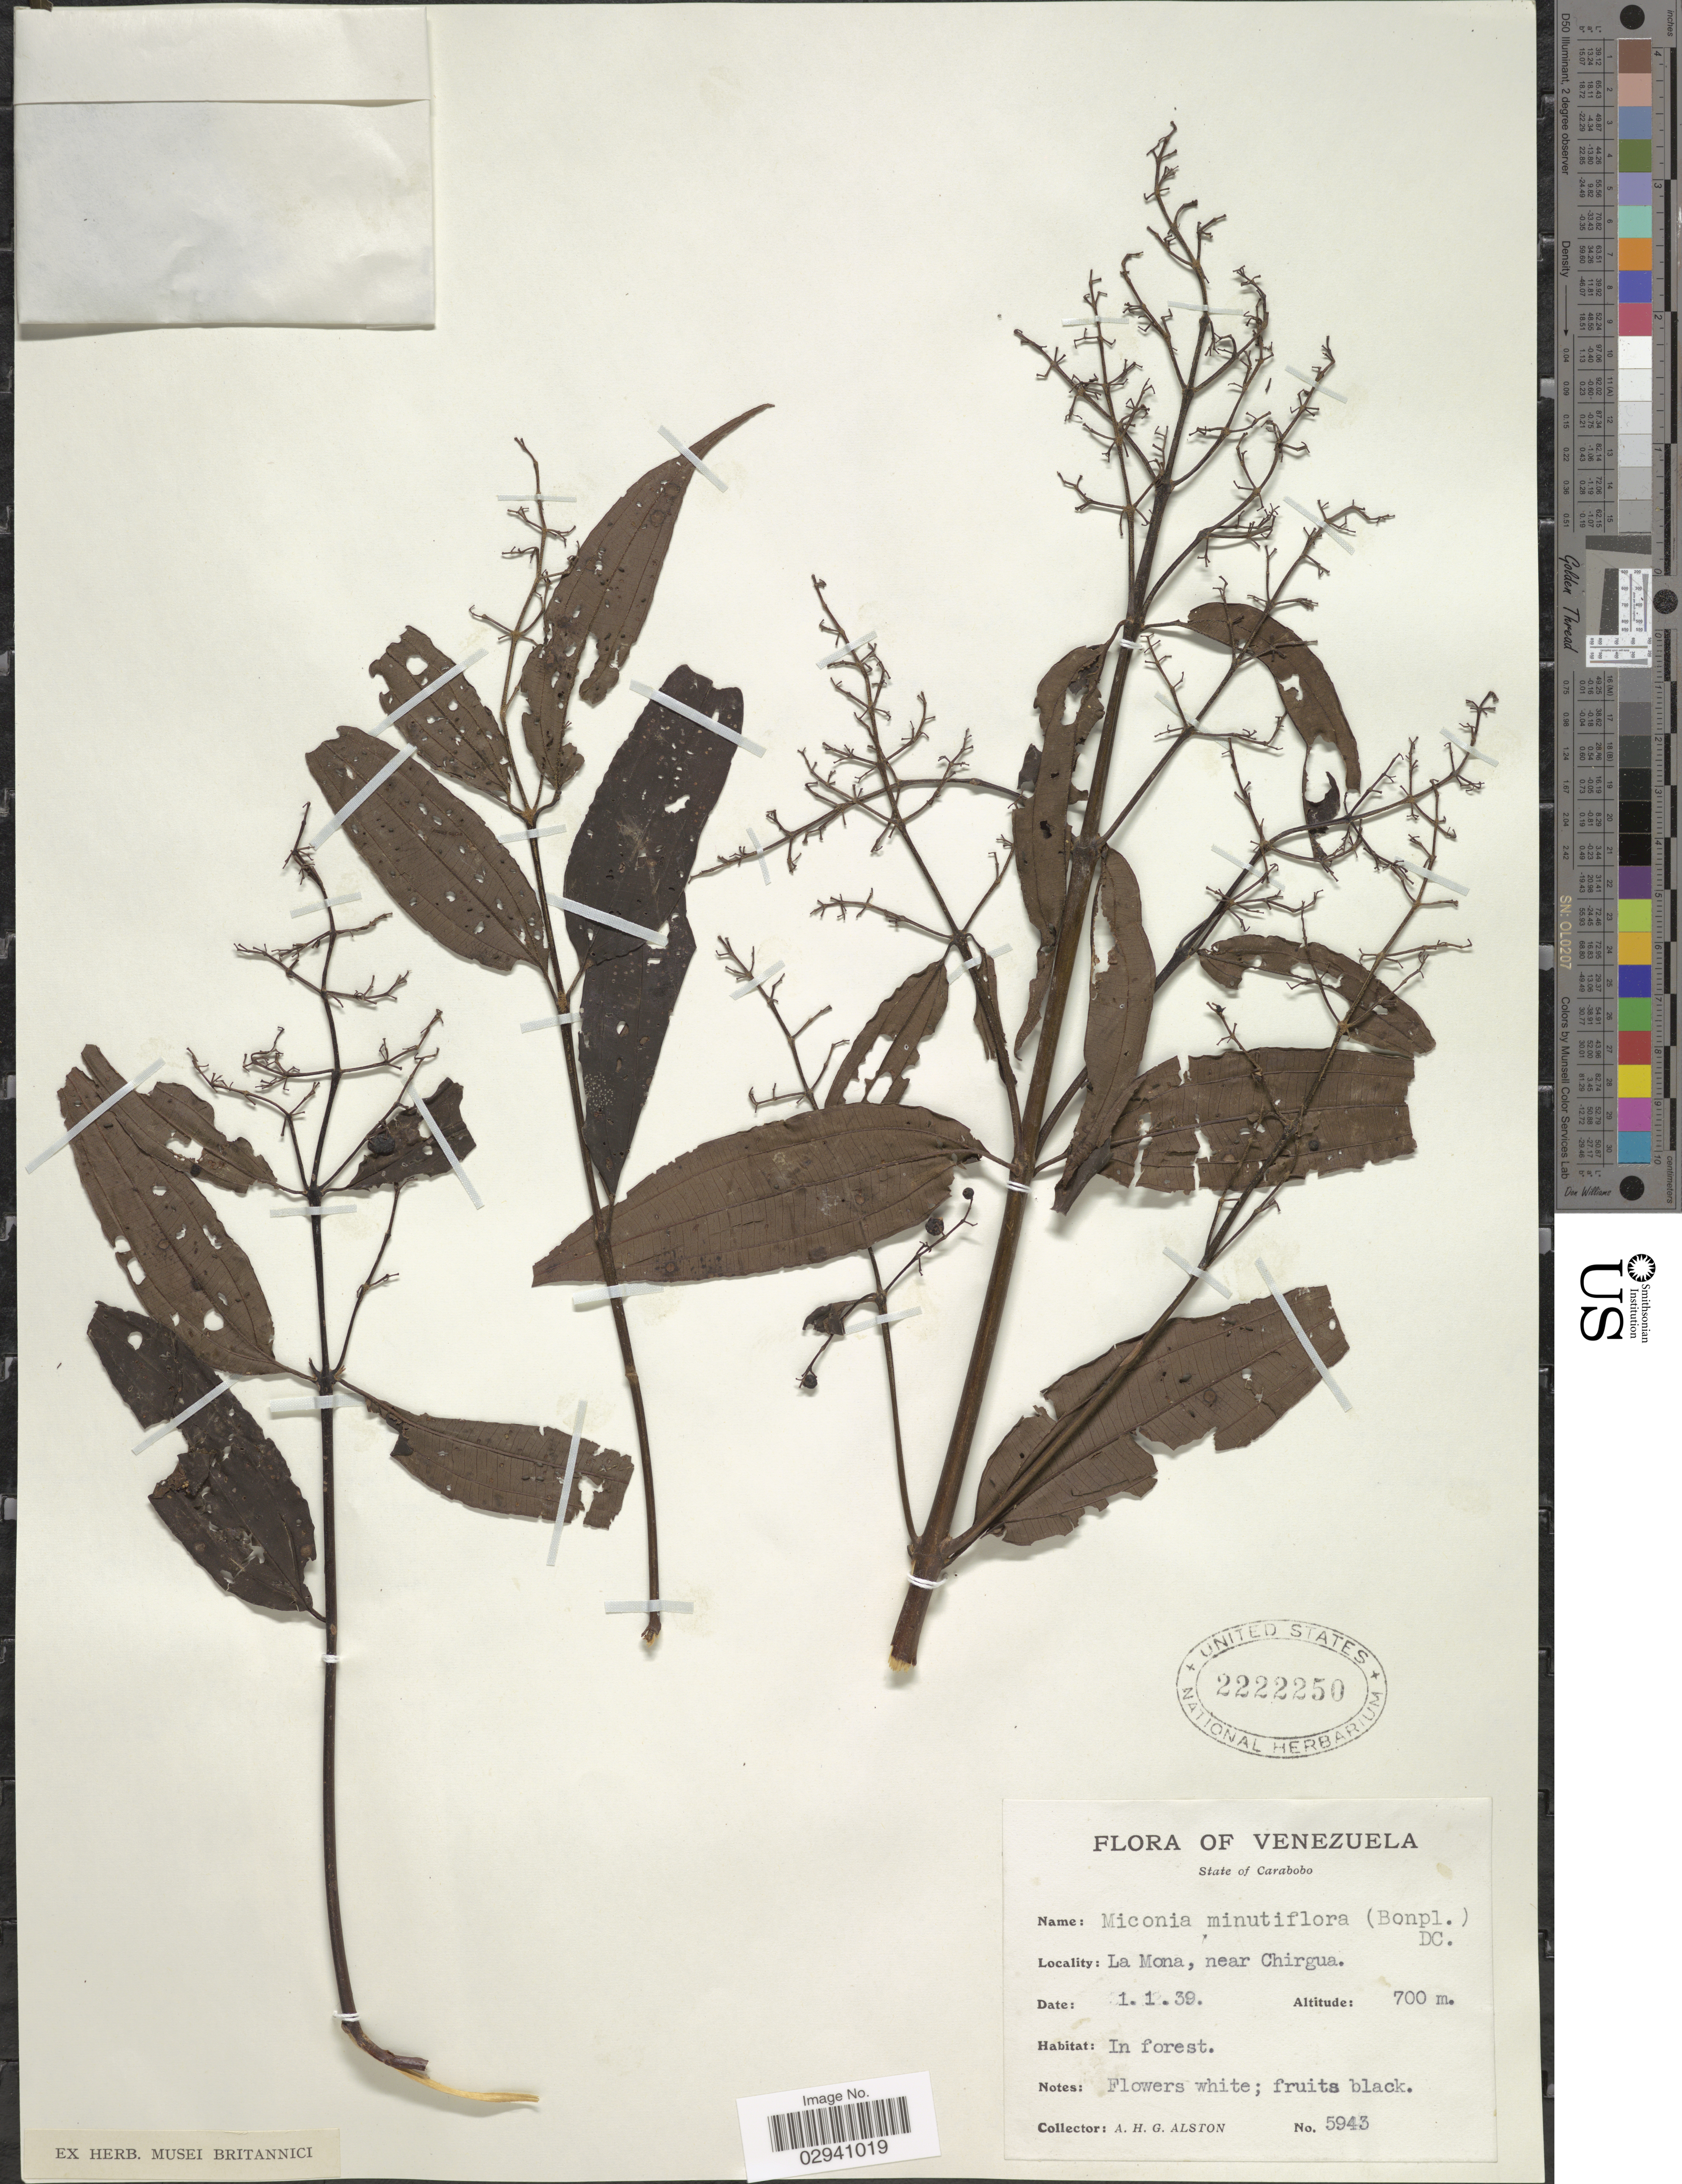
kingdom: Plantae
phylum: Tracheophyta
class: Magnoliopsida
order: Myrtales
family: Melastomataceae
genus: Miconia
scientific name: Miconia minutiflora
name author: (Bonpl.) DC.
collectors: A. H. Alston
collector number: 5943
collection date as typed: Transcribed d/m/y: 1/1/39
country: Venezuela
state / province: Carabobo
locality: State of Carabobo. La Mona, near Chirgua.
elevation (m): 700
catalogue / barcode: US 2222250